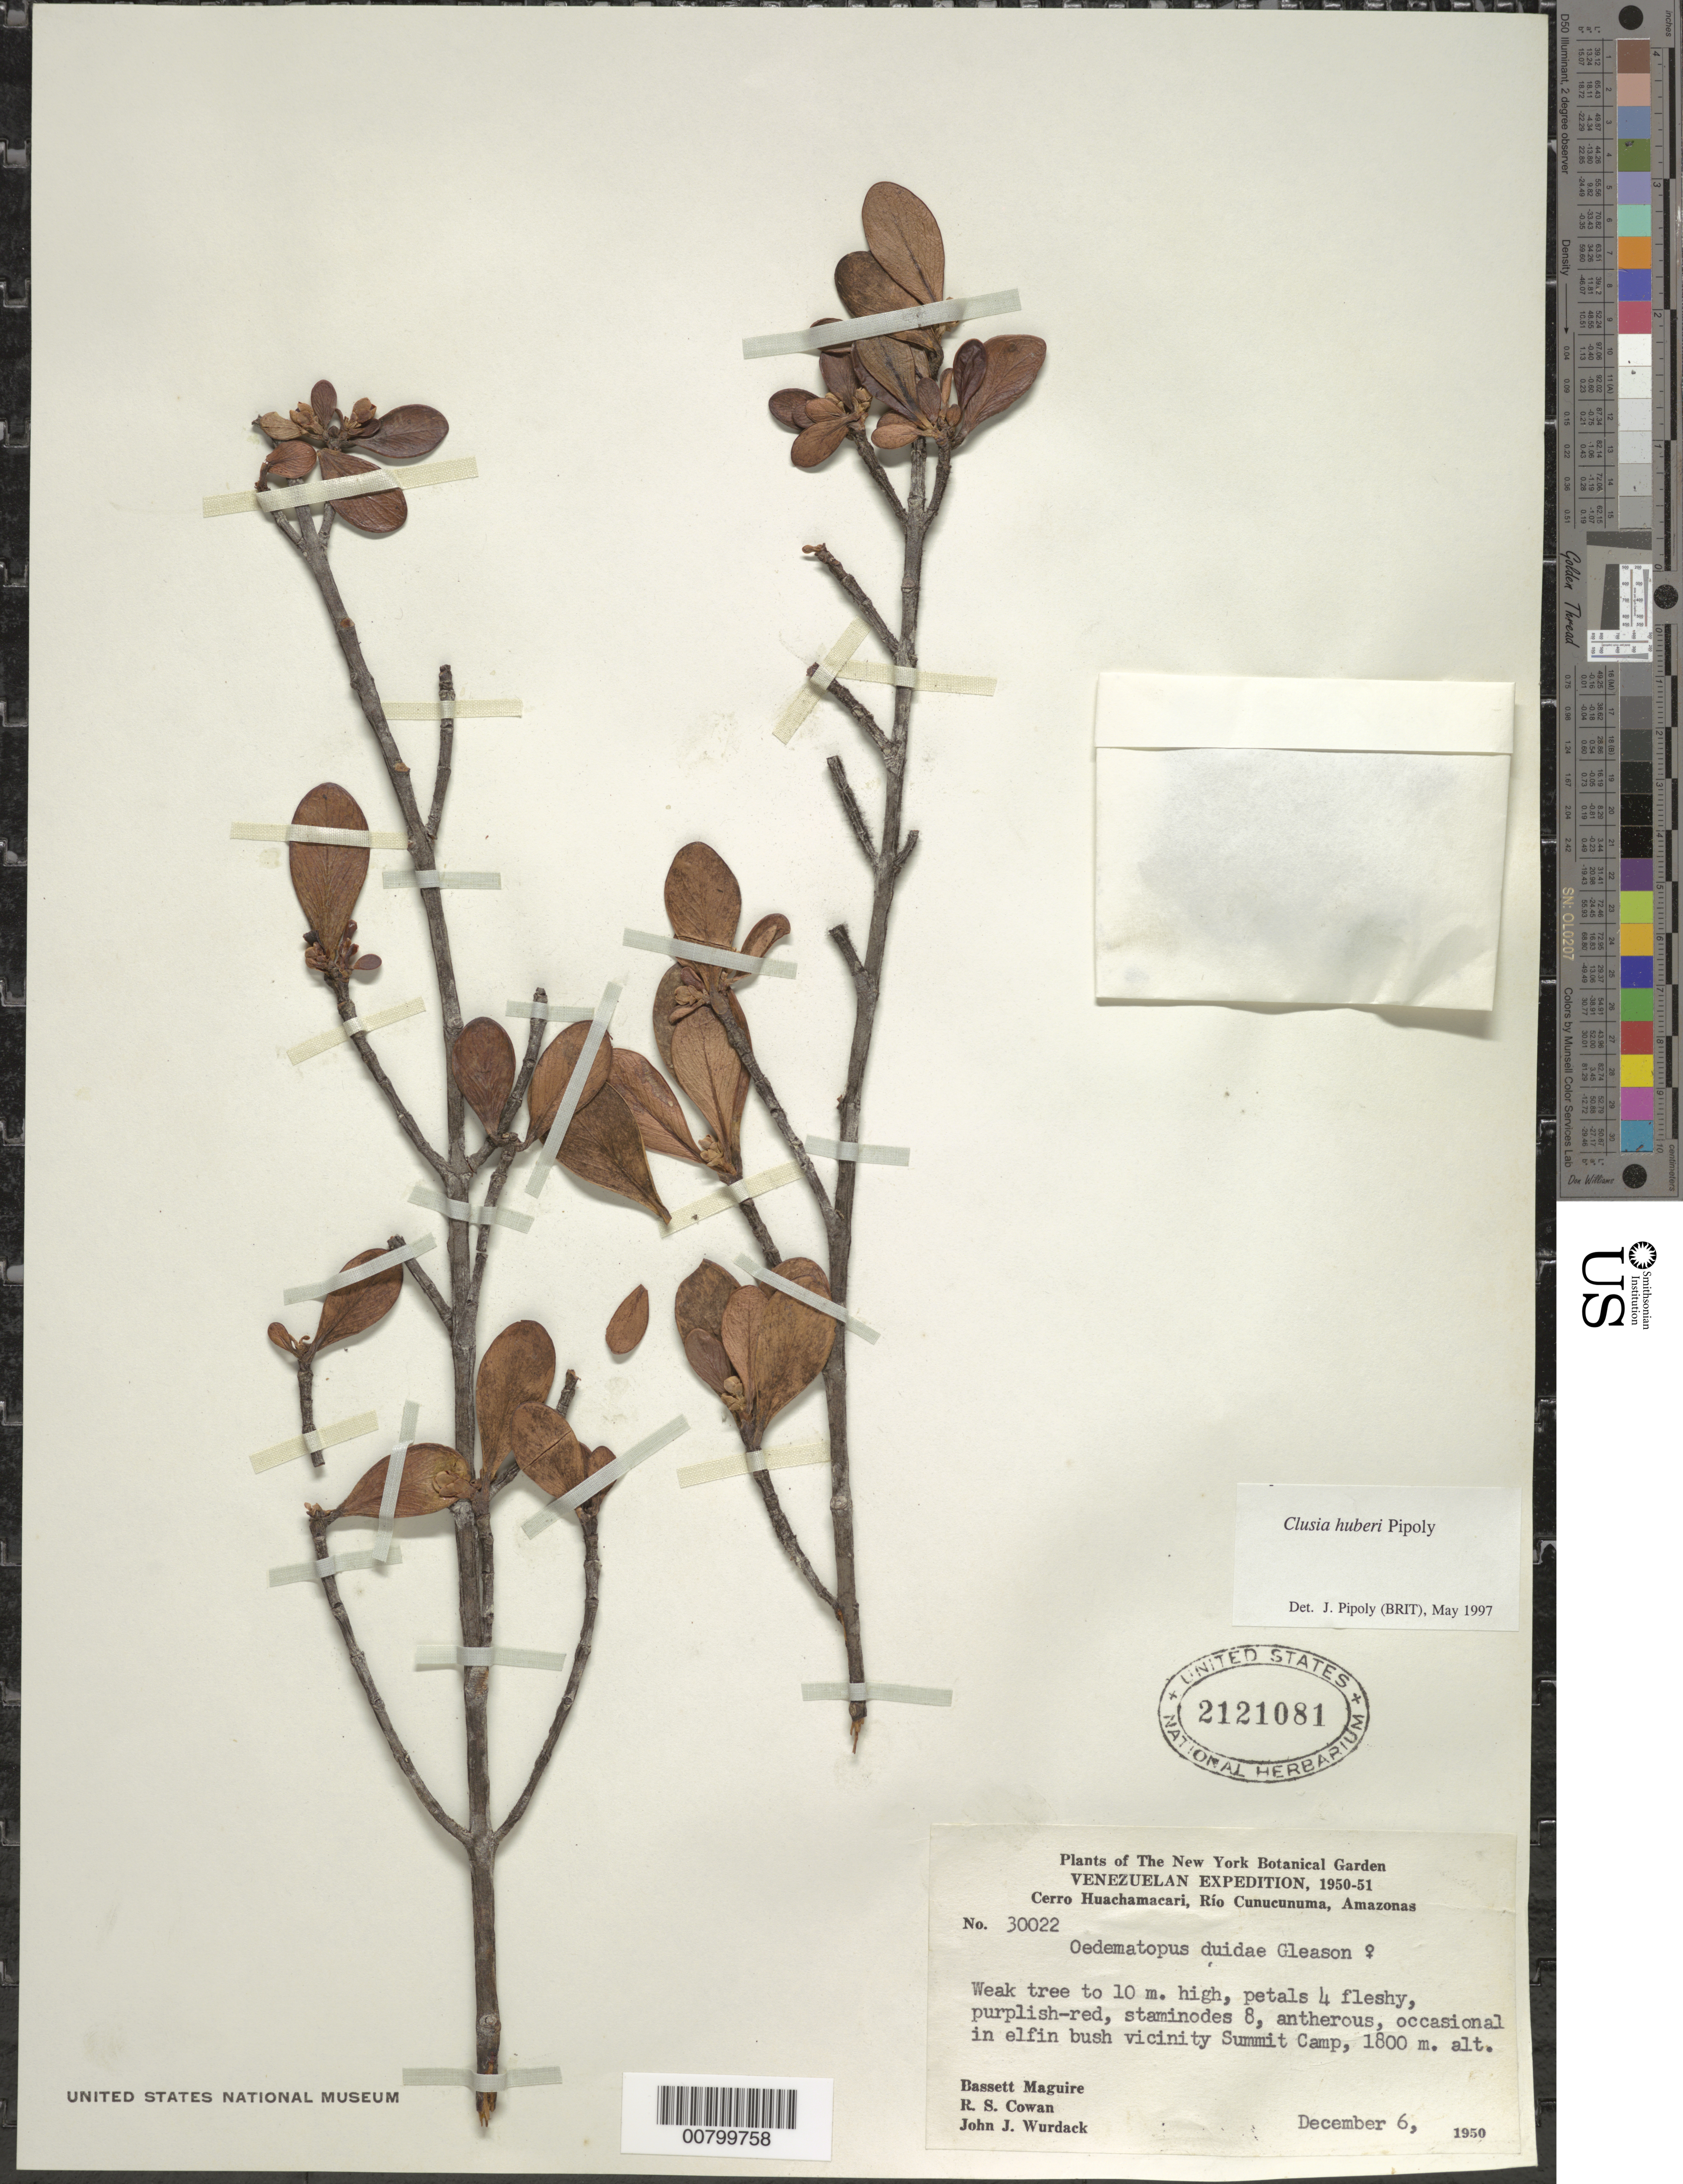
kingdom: Plantae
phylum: Tracheophyta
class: Magnoliopsida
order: Malpighiales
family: Clusiaceae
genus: Clusia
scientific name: Clusia huberi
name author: Pipoly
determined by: Pipoly, J. J., III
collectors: B. Maguire, R. S. Cowan & J. J. Wurdack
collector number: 30022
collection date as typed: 6-Dec-50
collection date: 1950-12-06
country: Venezuela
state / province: Amazonas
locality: Cerro Huachamacari, Río Cunucunuma, Cumbre Camp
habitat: Elfin bush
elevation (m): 1800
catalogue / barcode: US 2121081